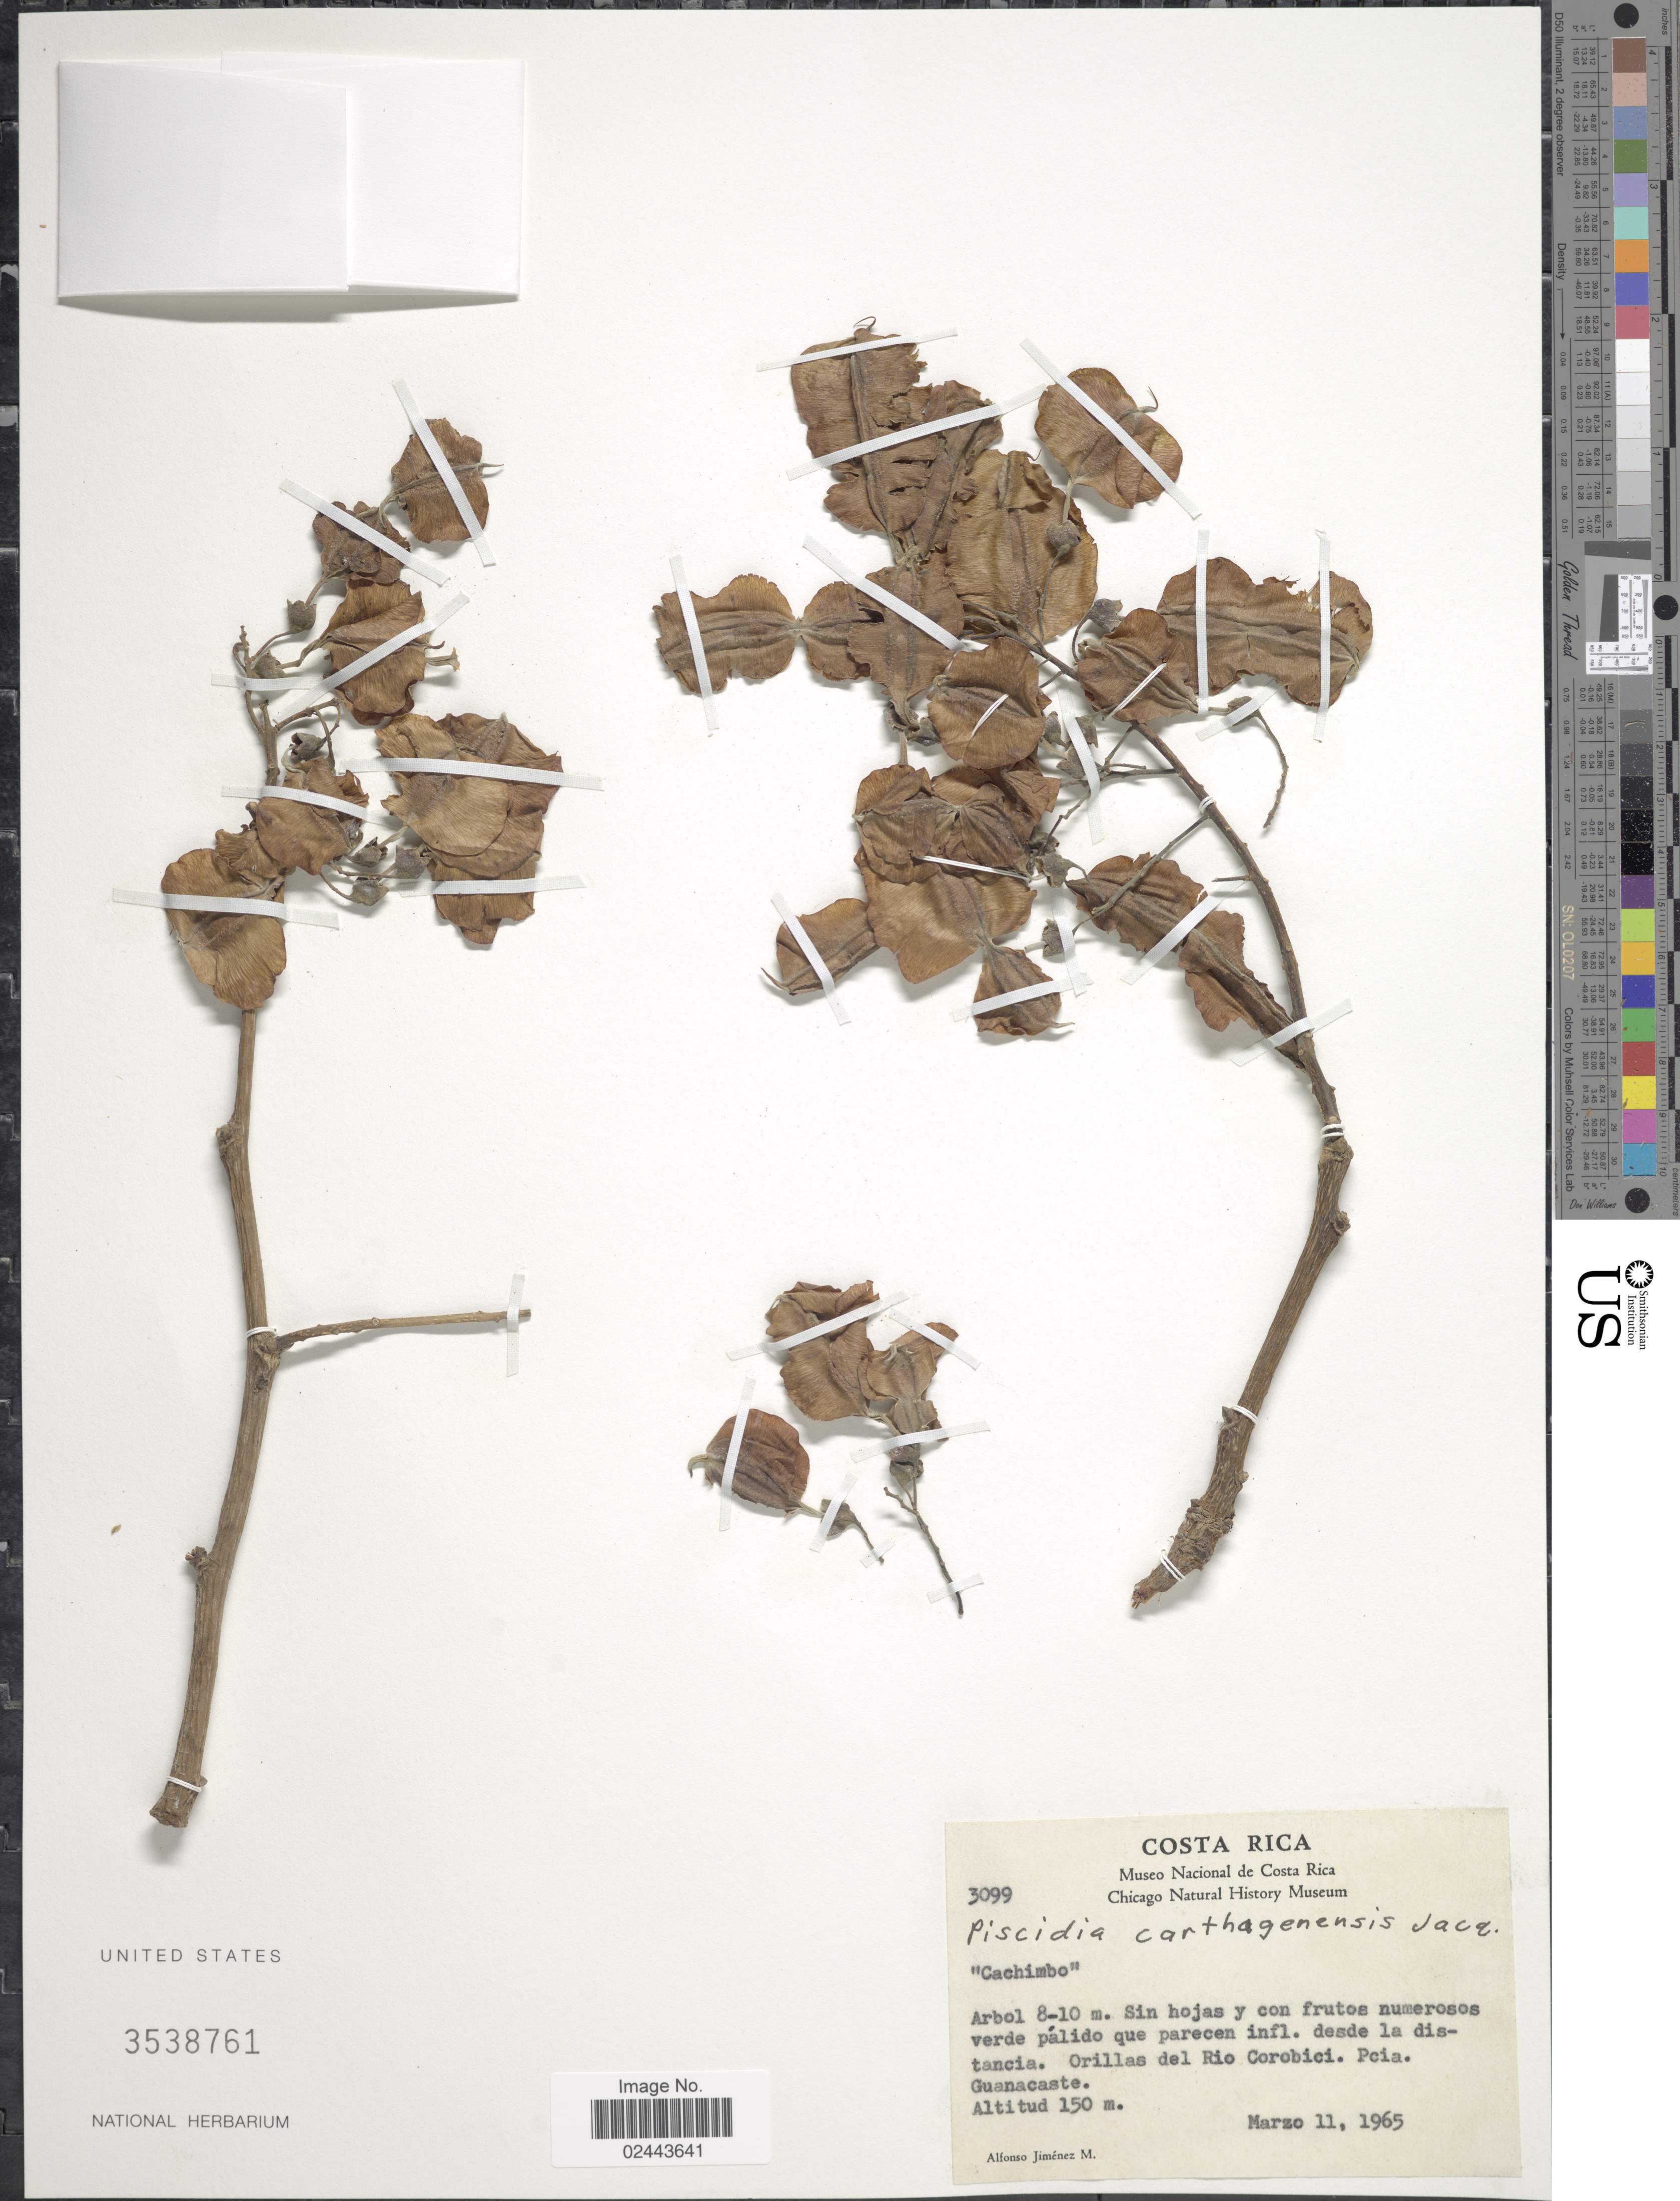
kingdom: Plantae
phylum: Tracheophyta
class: Magnoliopsida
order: Fabales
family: Fabaceae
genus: Piscidia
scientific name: Piscidia carthagenensis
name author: Jacq.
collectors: A. Jimenez M.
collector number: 3099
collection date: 1965-03-11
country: Costa Rica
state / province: Guanacaste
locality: Orillas del Rio Corobici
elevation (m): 150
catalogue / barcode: US 3538761